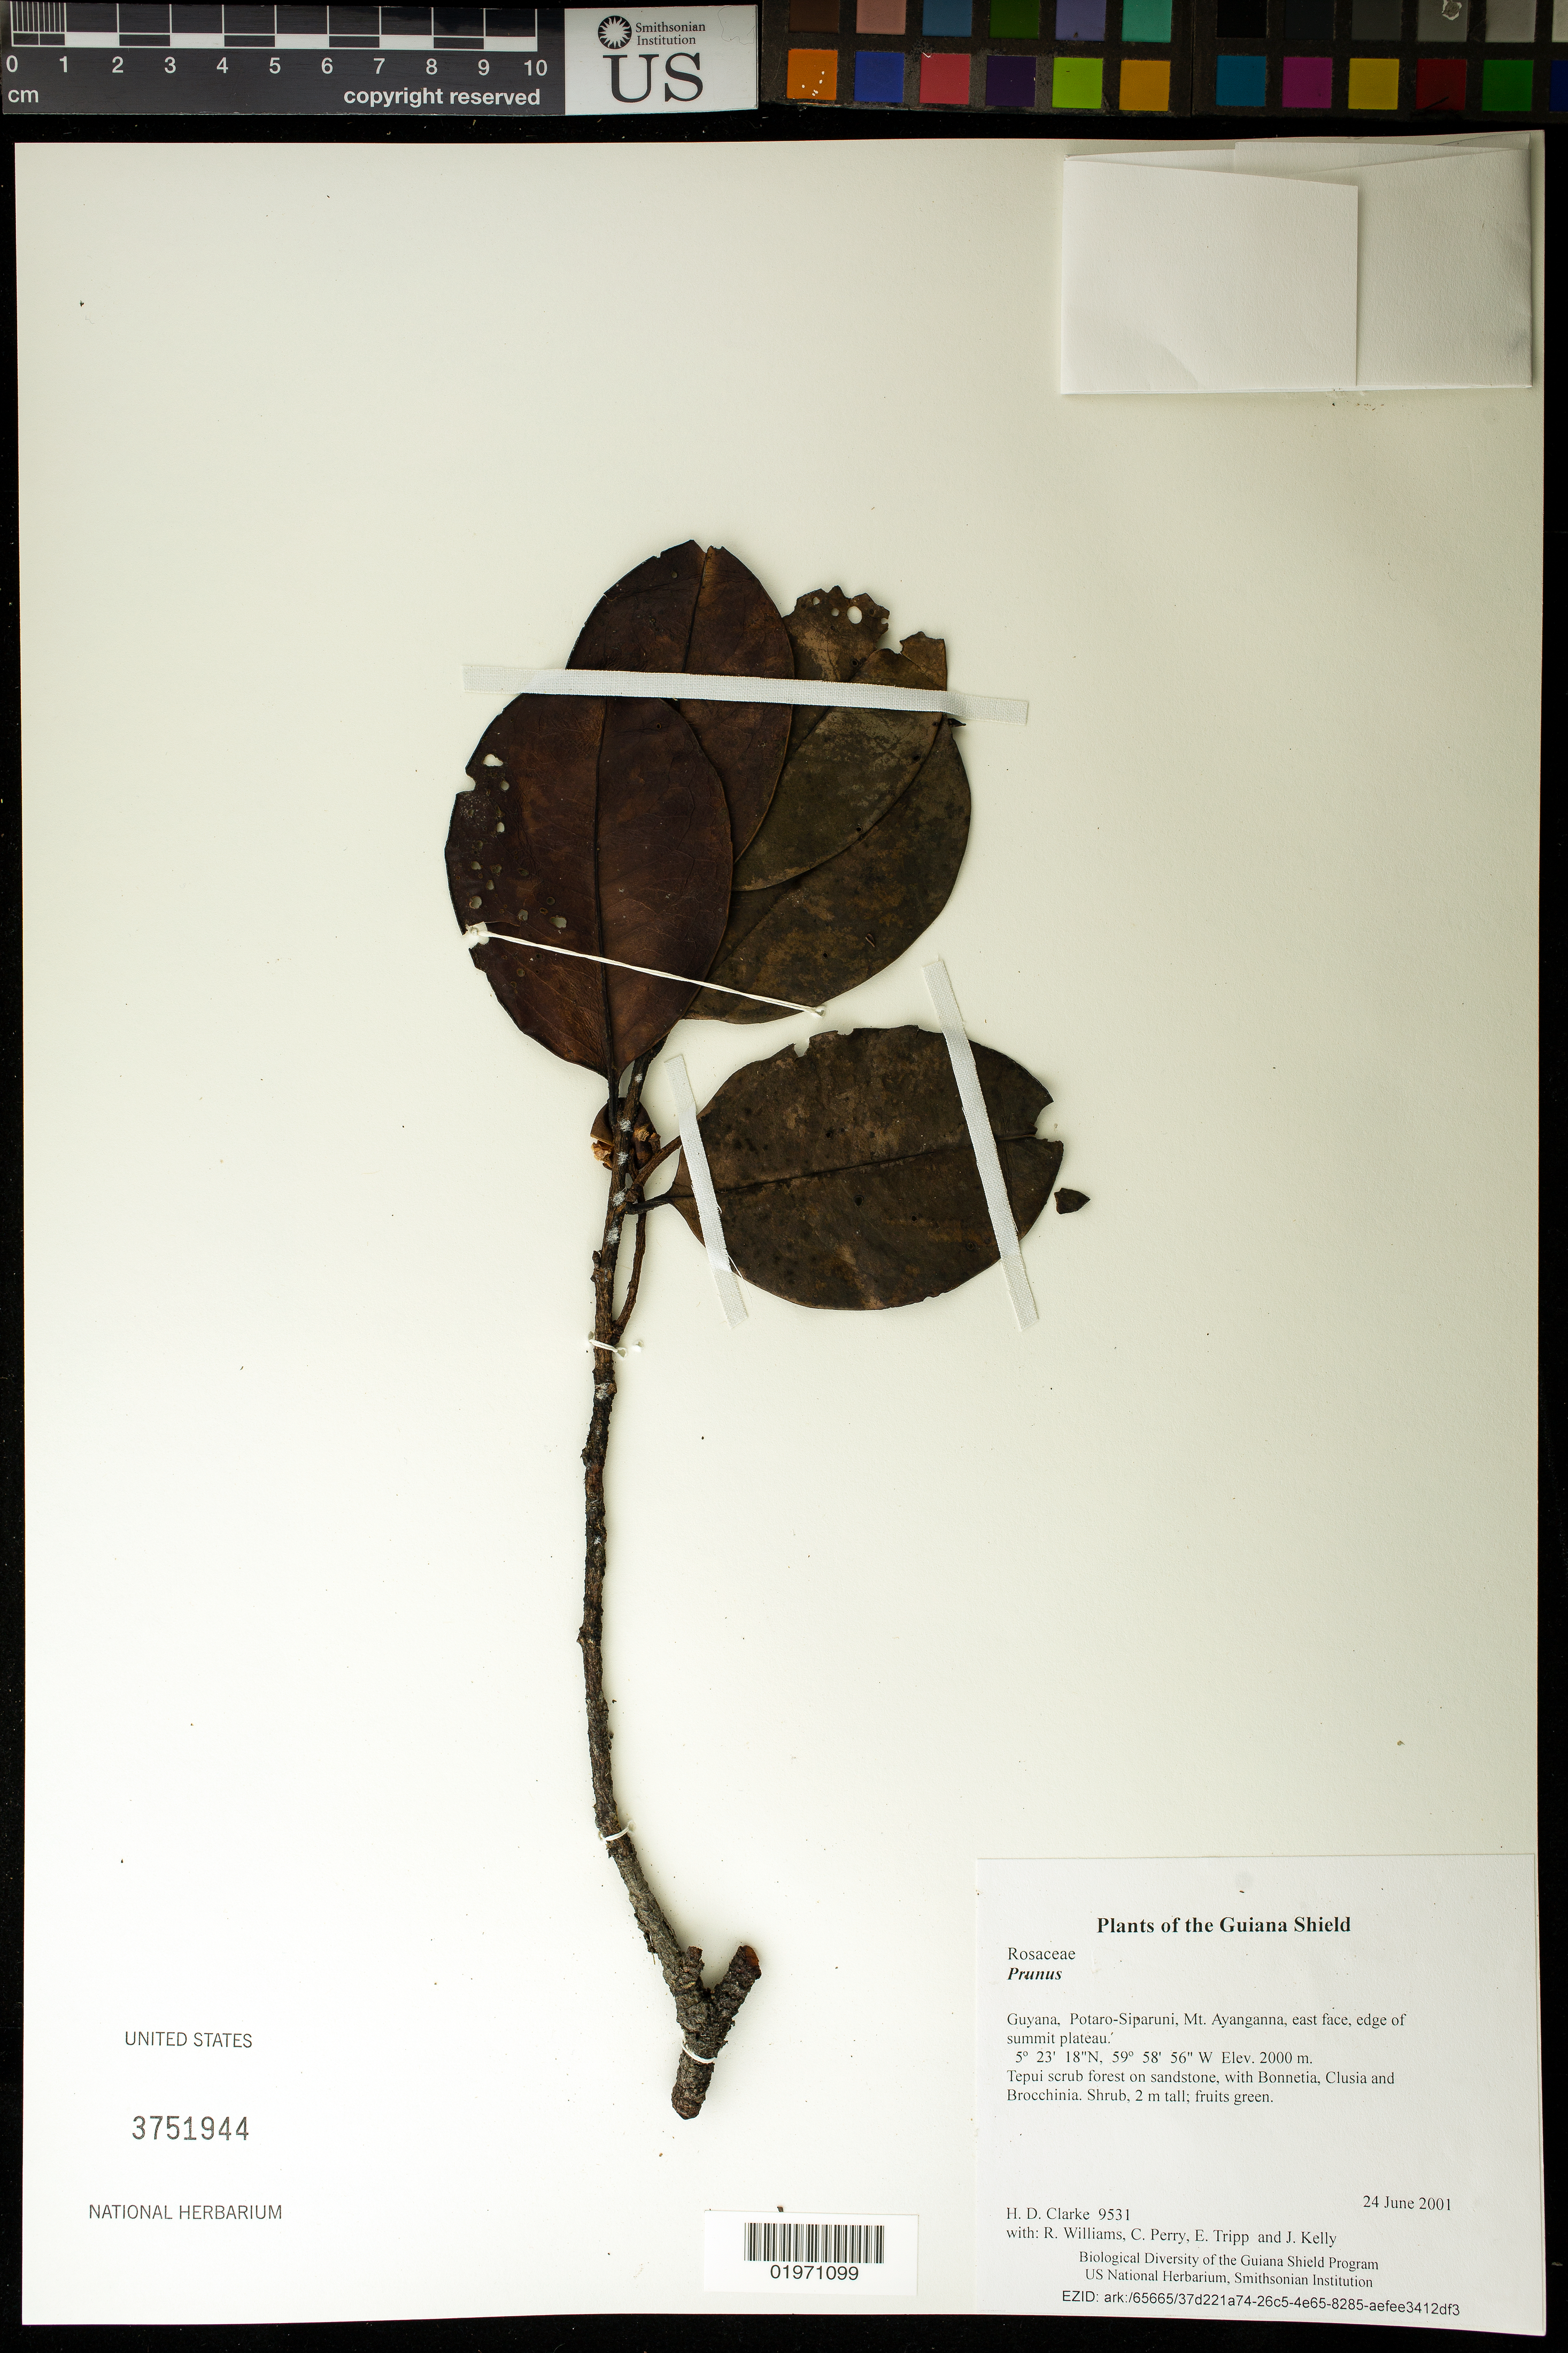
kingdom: Plantae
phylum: Tracheophyta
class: Magnoliopsida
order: Rosales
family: Rosaceae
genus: Prunus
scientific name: Prunus sp.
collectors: H. D. Clarke, R. Williams, C. Perry, E. Tripp & J. Kelly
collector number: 9531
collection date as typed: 24 June 2001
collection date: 2001-06-24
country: Guyana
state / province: Potaro-Siparuni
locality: Mt. Ayanganna, east face, edge of summit plateau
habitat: Tepui scrub forest on sandstone, with Bonnetia, Clusia and Brocchinia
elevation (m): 2000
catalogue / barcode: US 3751944